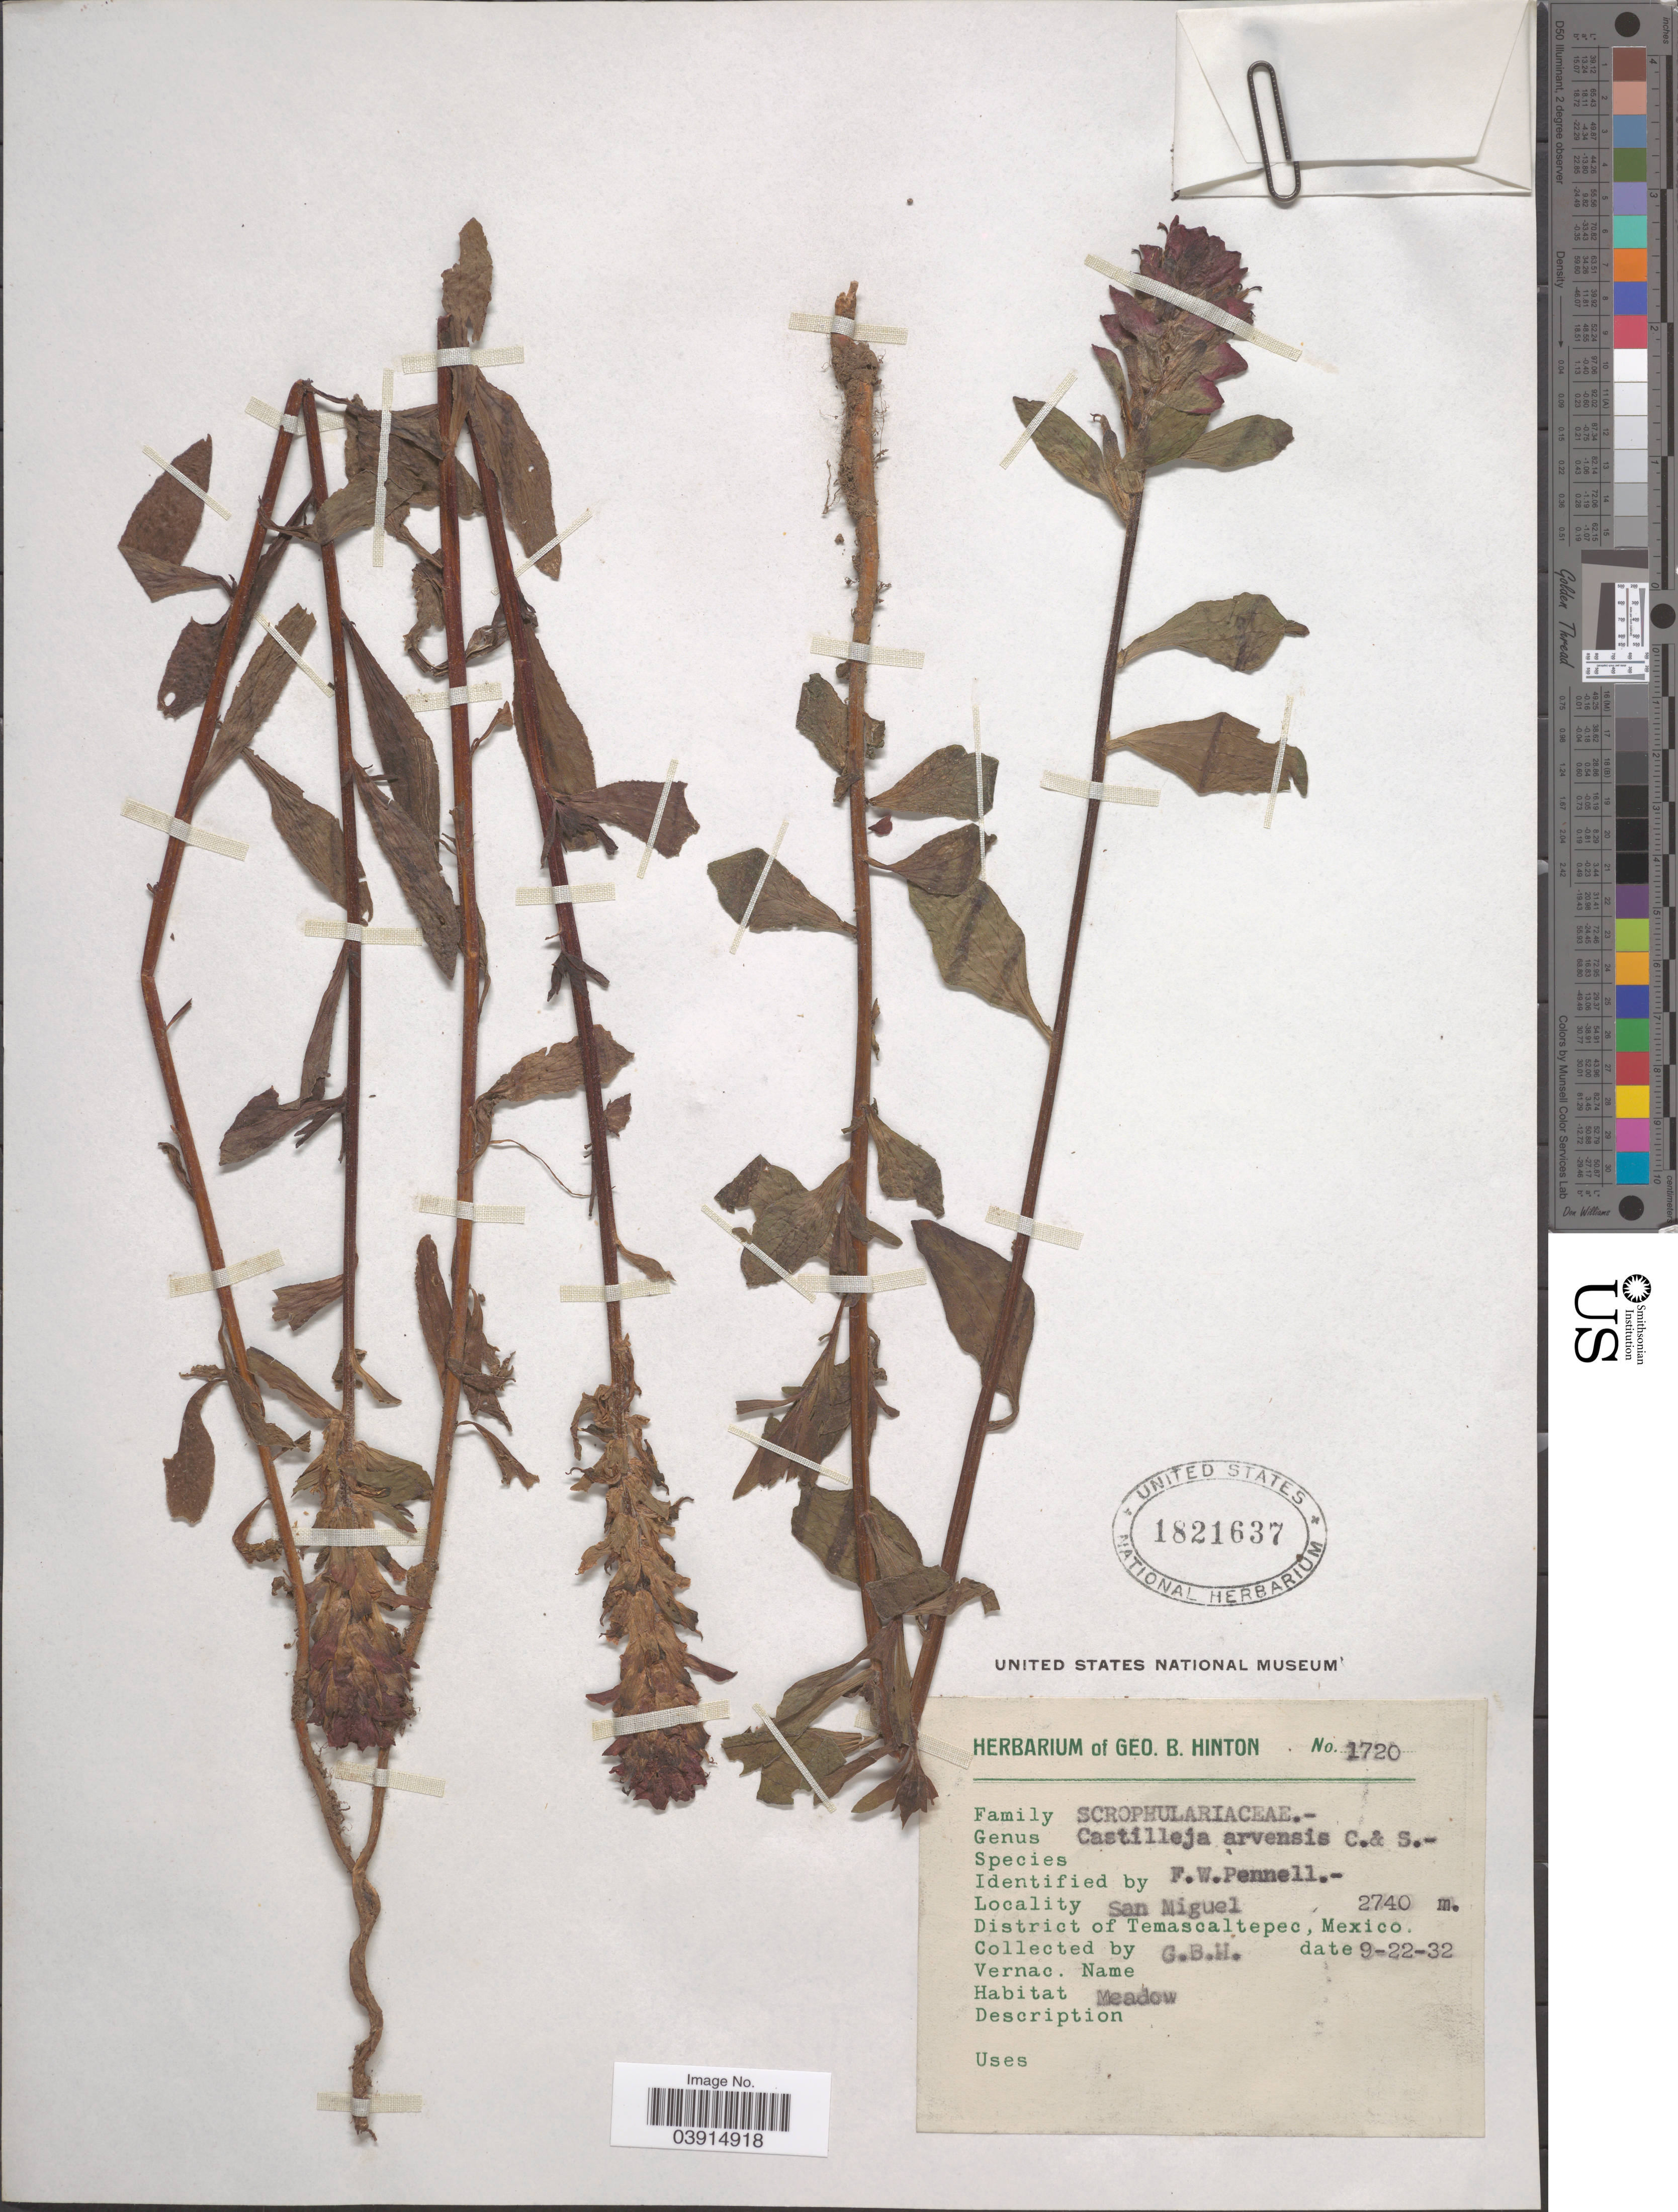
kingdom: Plantae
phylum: Tracheophyta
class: Magnoliopsida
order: Lamiales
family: Orobanchaceae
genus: Castilleja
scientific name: Castilleja arvensis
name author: Schltdl. & Cham.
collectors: G. B. Hinton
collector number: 1720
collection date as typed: Transcribed d/m/y: 22/9/32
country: Mexico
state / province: México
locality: San Miguel. District of Temascaltepec.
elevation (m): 2740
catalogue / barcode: US 1821637